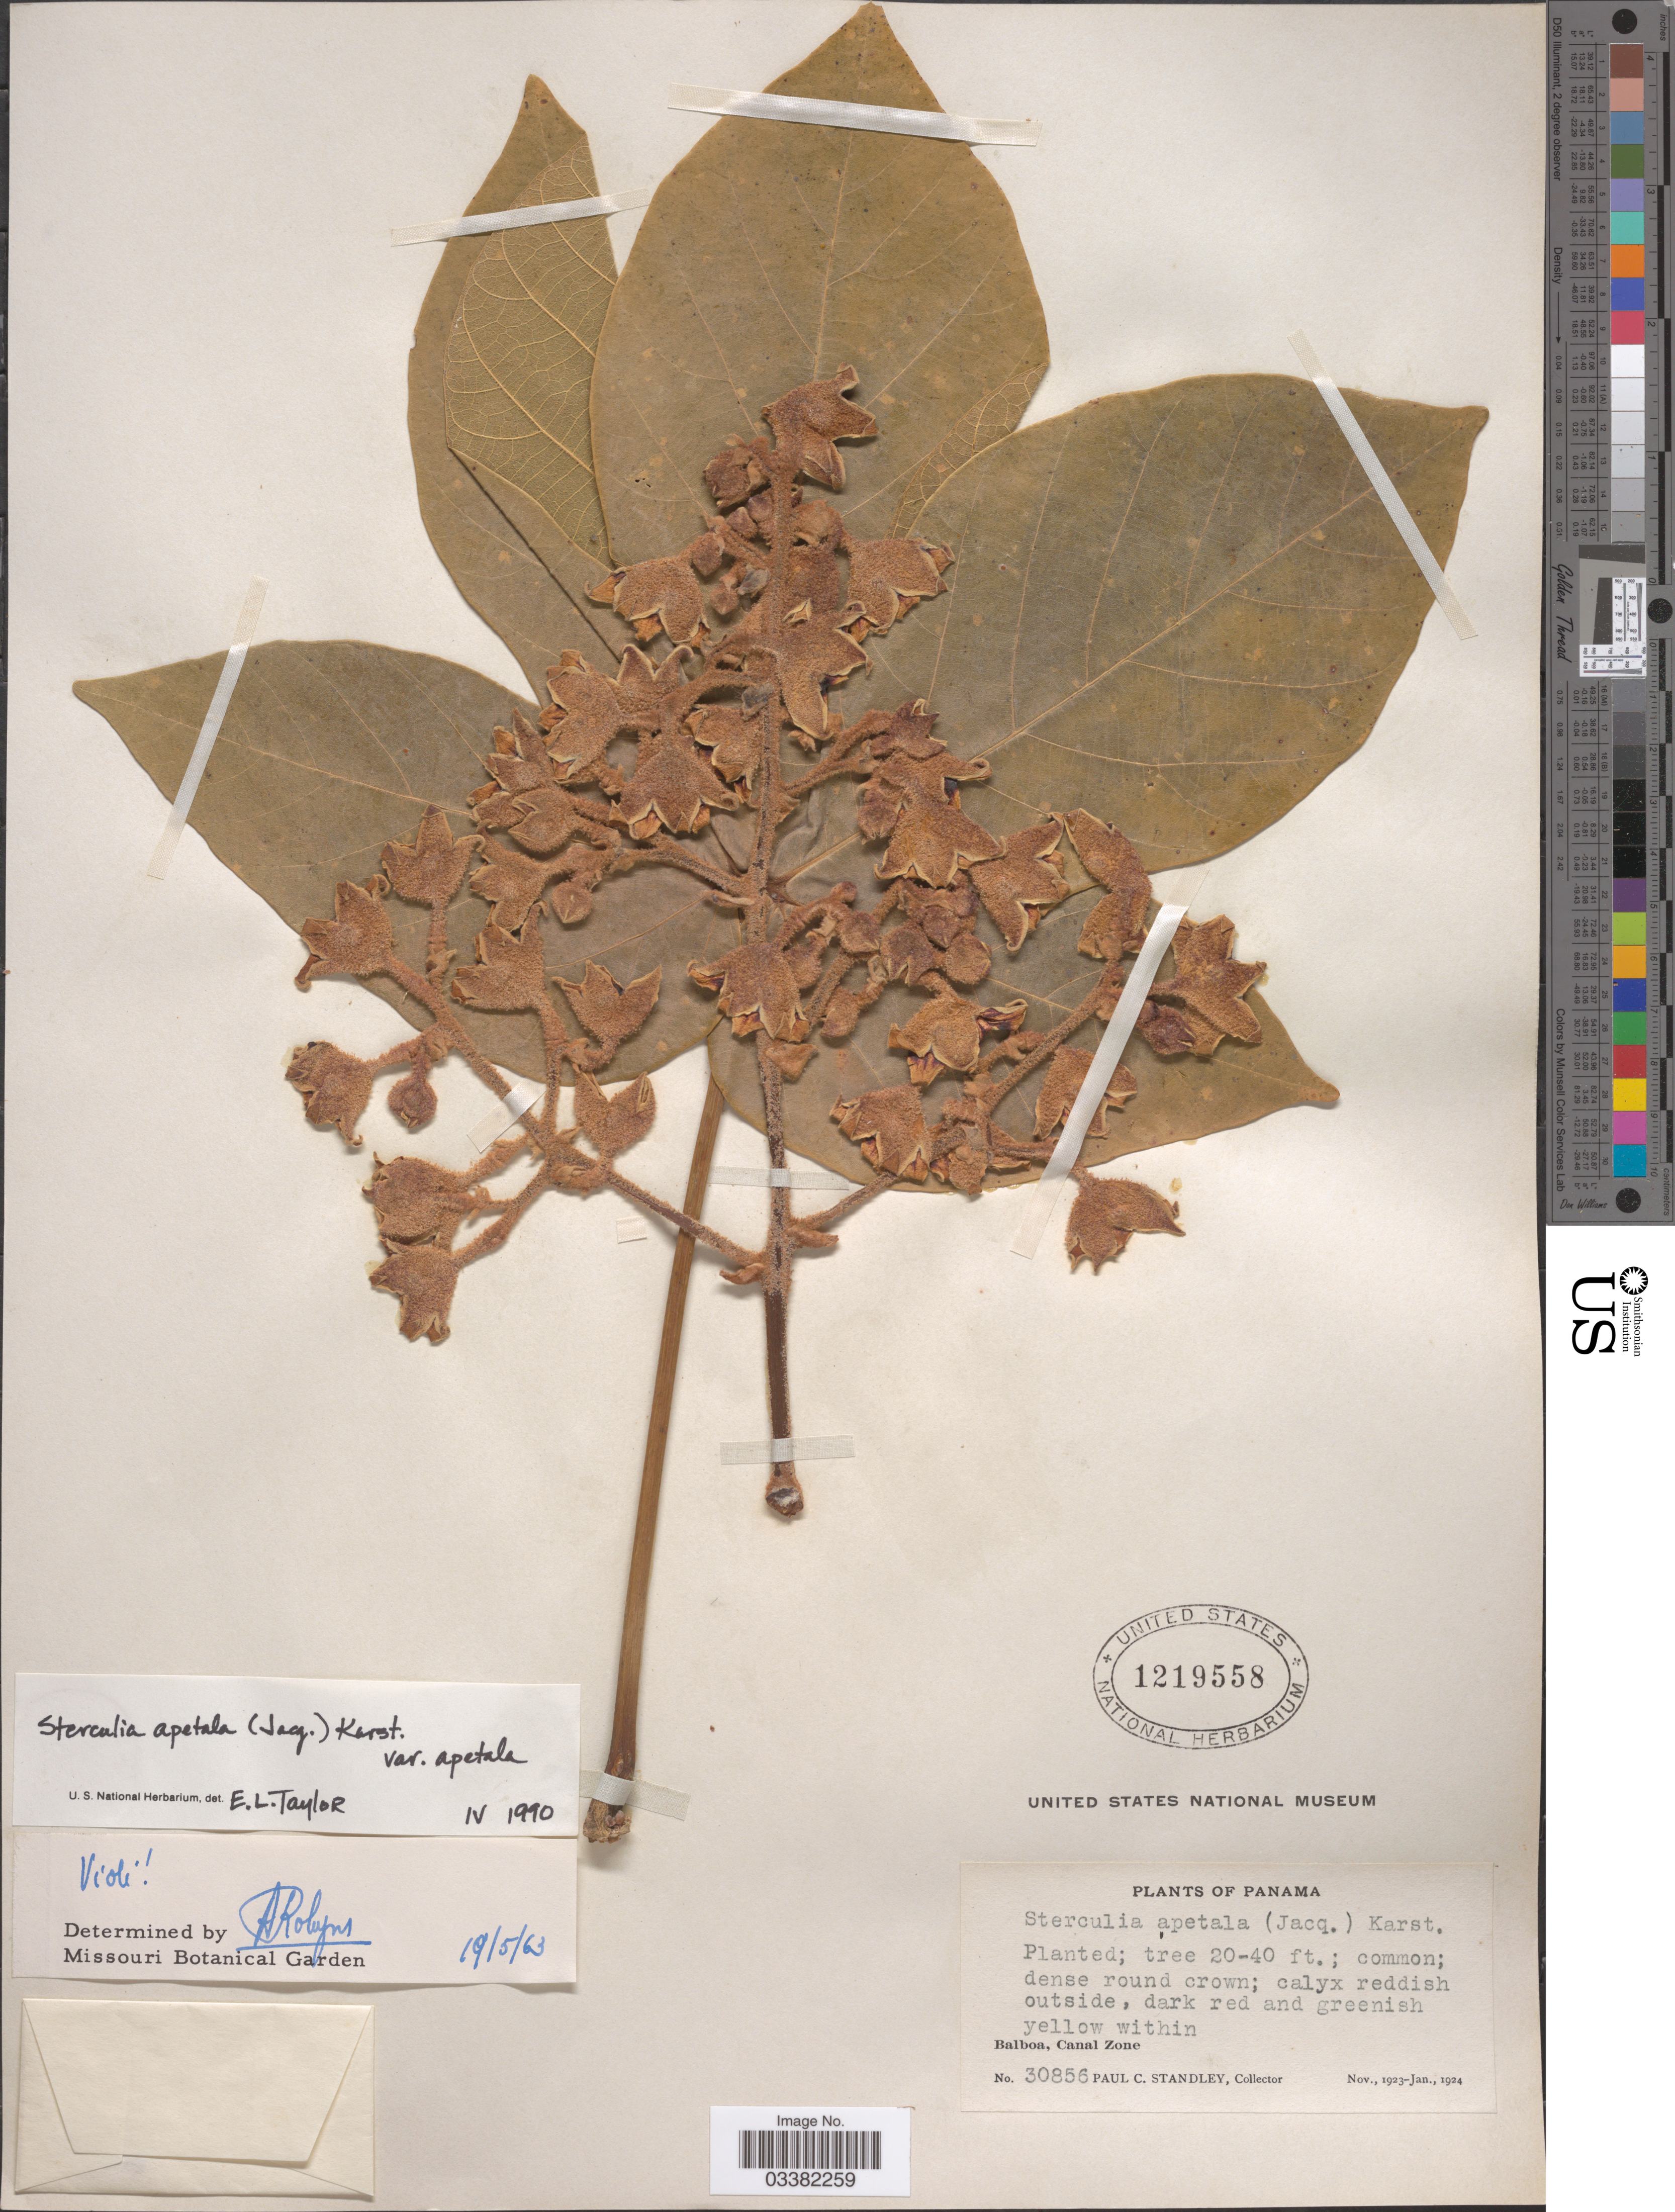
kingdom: Plantae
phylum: Tracheophyta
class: Magnoliopsida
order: Malvales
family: Malvaceae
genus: Sterculia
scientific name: Sterculia apetala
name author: (Jacq.) H. Karst.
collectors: P. C. Standley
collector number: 30856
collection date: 1923-11/1924-01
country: Panama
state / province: Colón / Panamá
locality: Balboa, Canal Zone.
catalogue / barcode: US 1219558